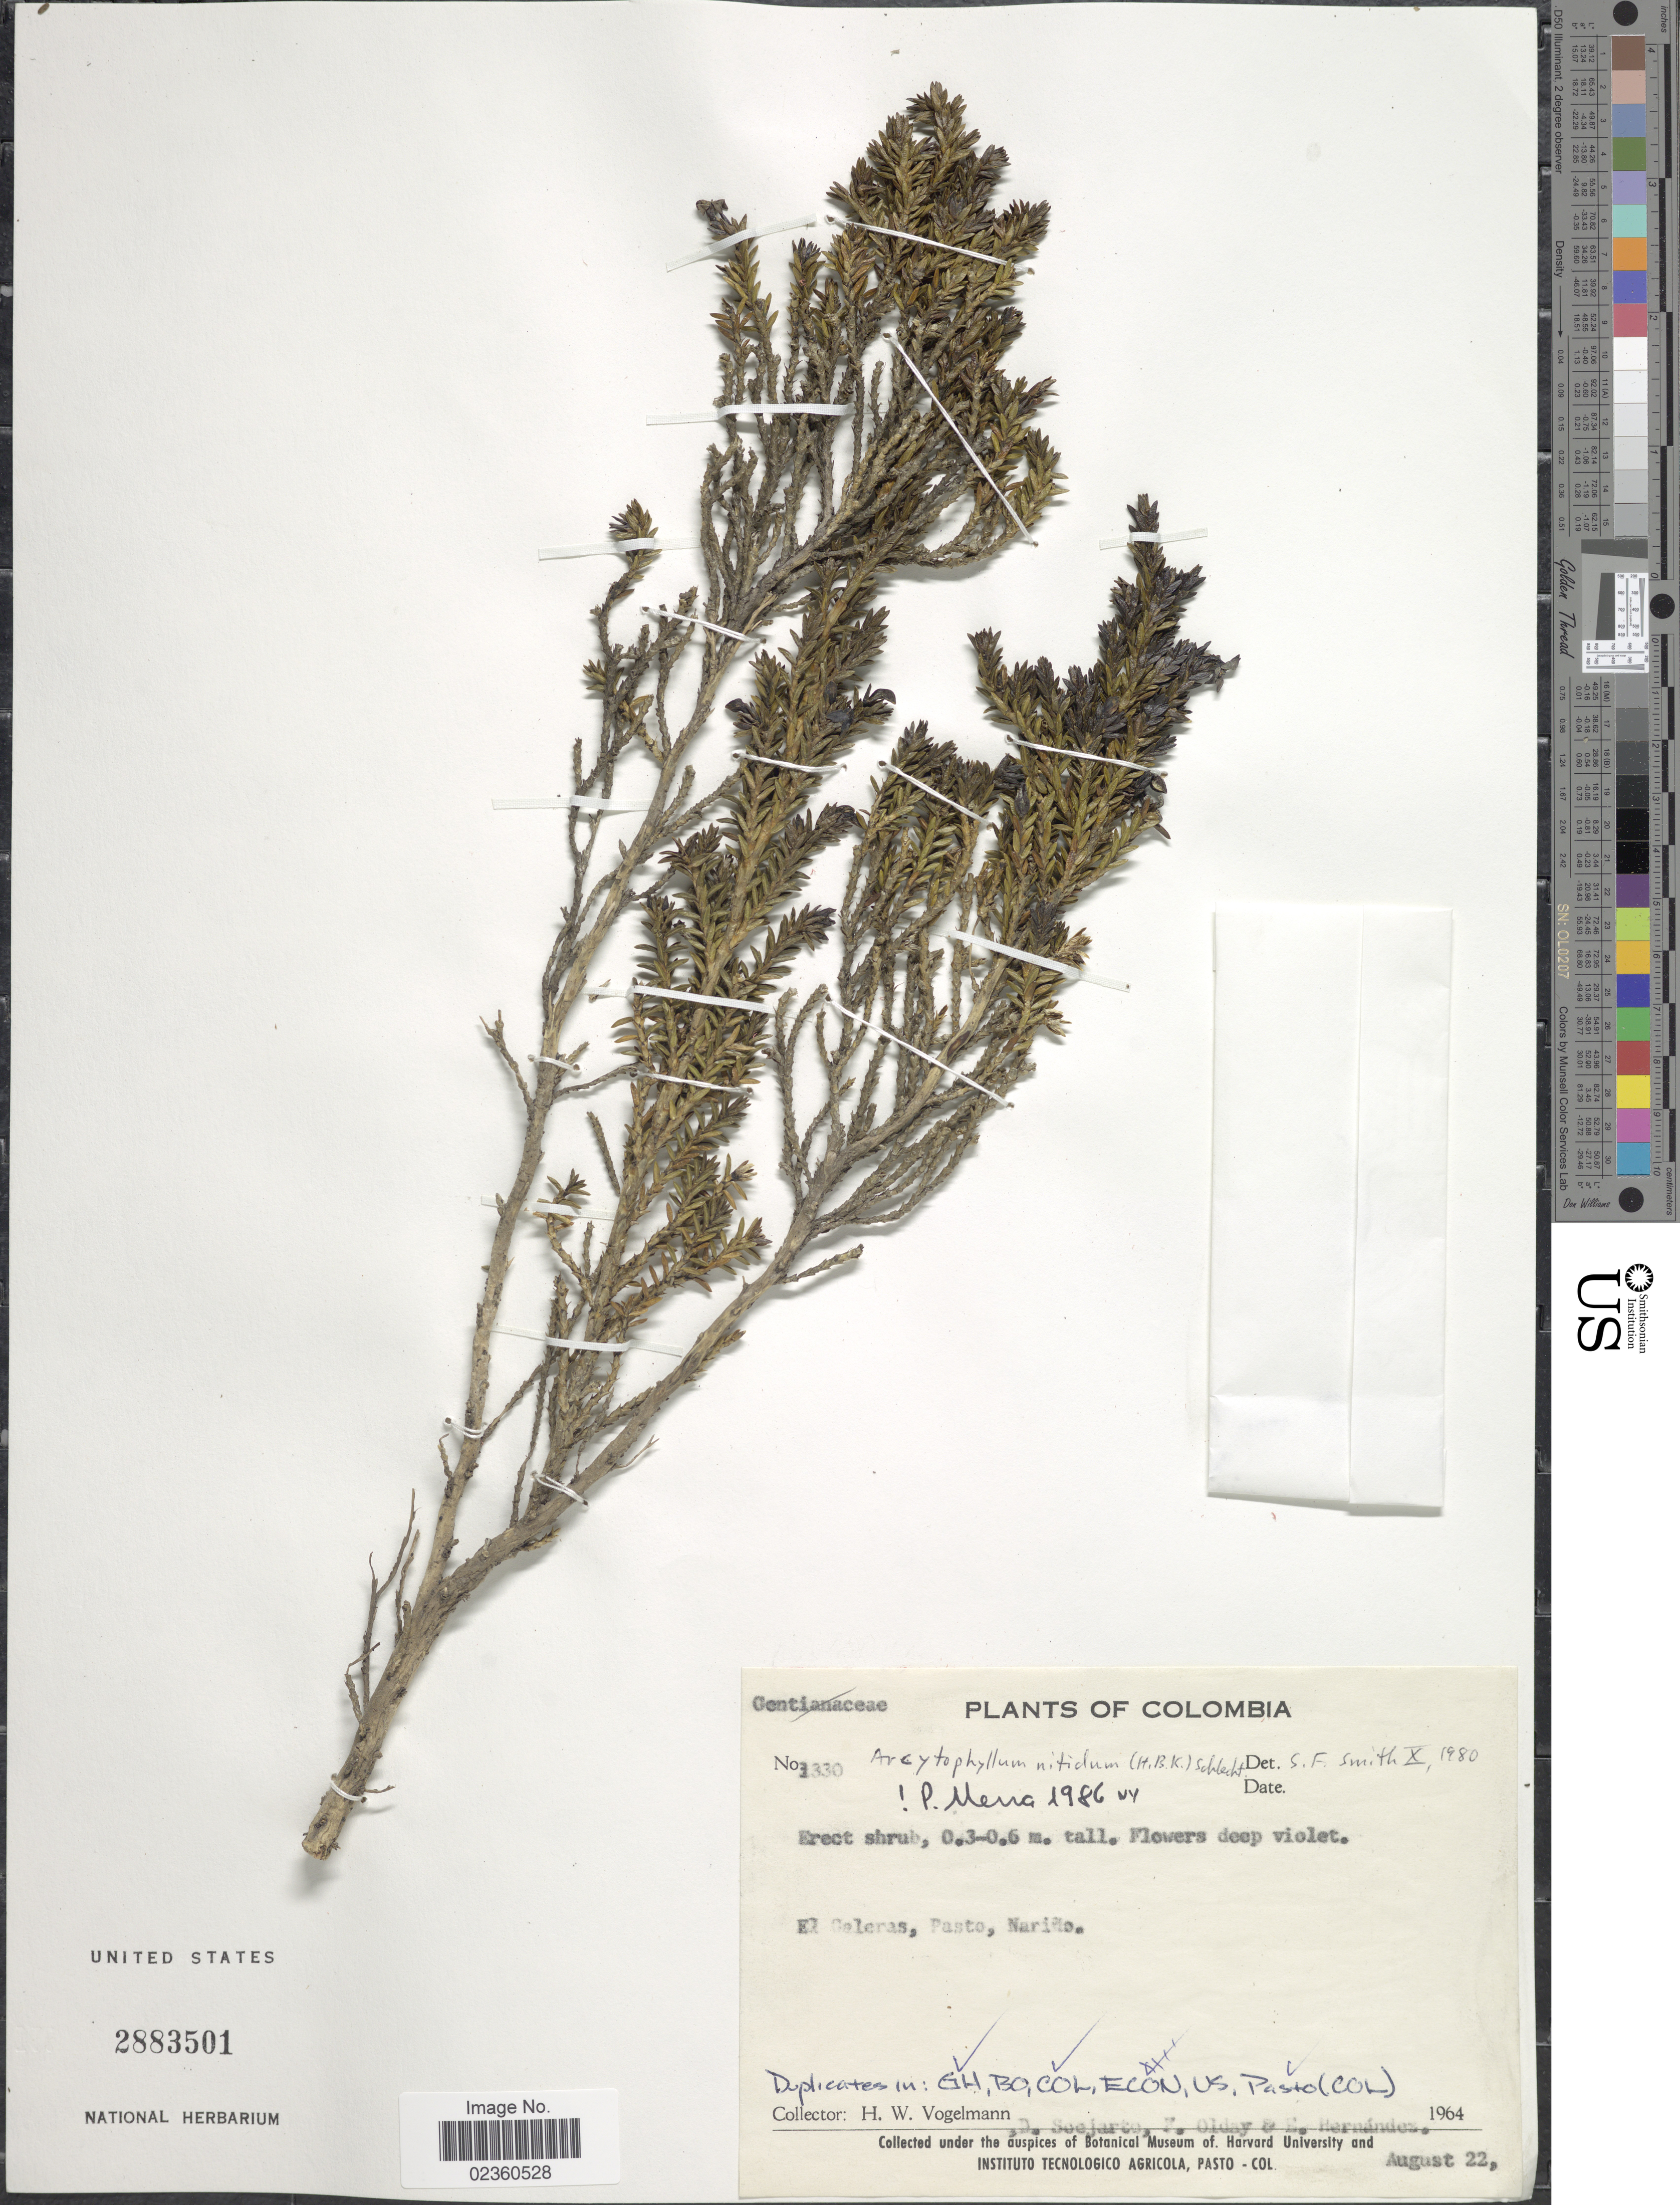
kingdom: Plantae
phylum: Tracheophyta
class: Magnoliopsida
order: Gentianales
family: Rubiaceae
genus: Arcytophyllum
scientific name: Arcytophyllum nitidum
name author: (Kunth) Schltdl.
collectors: H. Vogelmann, D. Soejarto, F. Olday & E. Hernández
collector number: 1330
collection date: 1964-08-22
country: Colombia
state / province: Nariño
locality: El Galeras, Pasto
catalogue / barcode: US 2883501